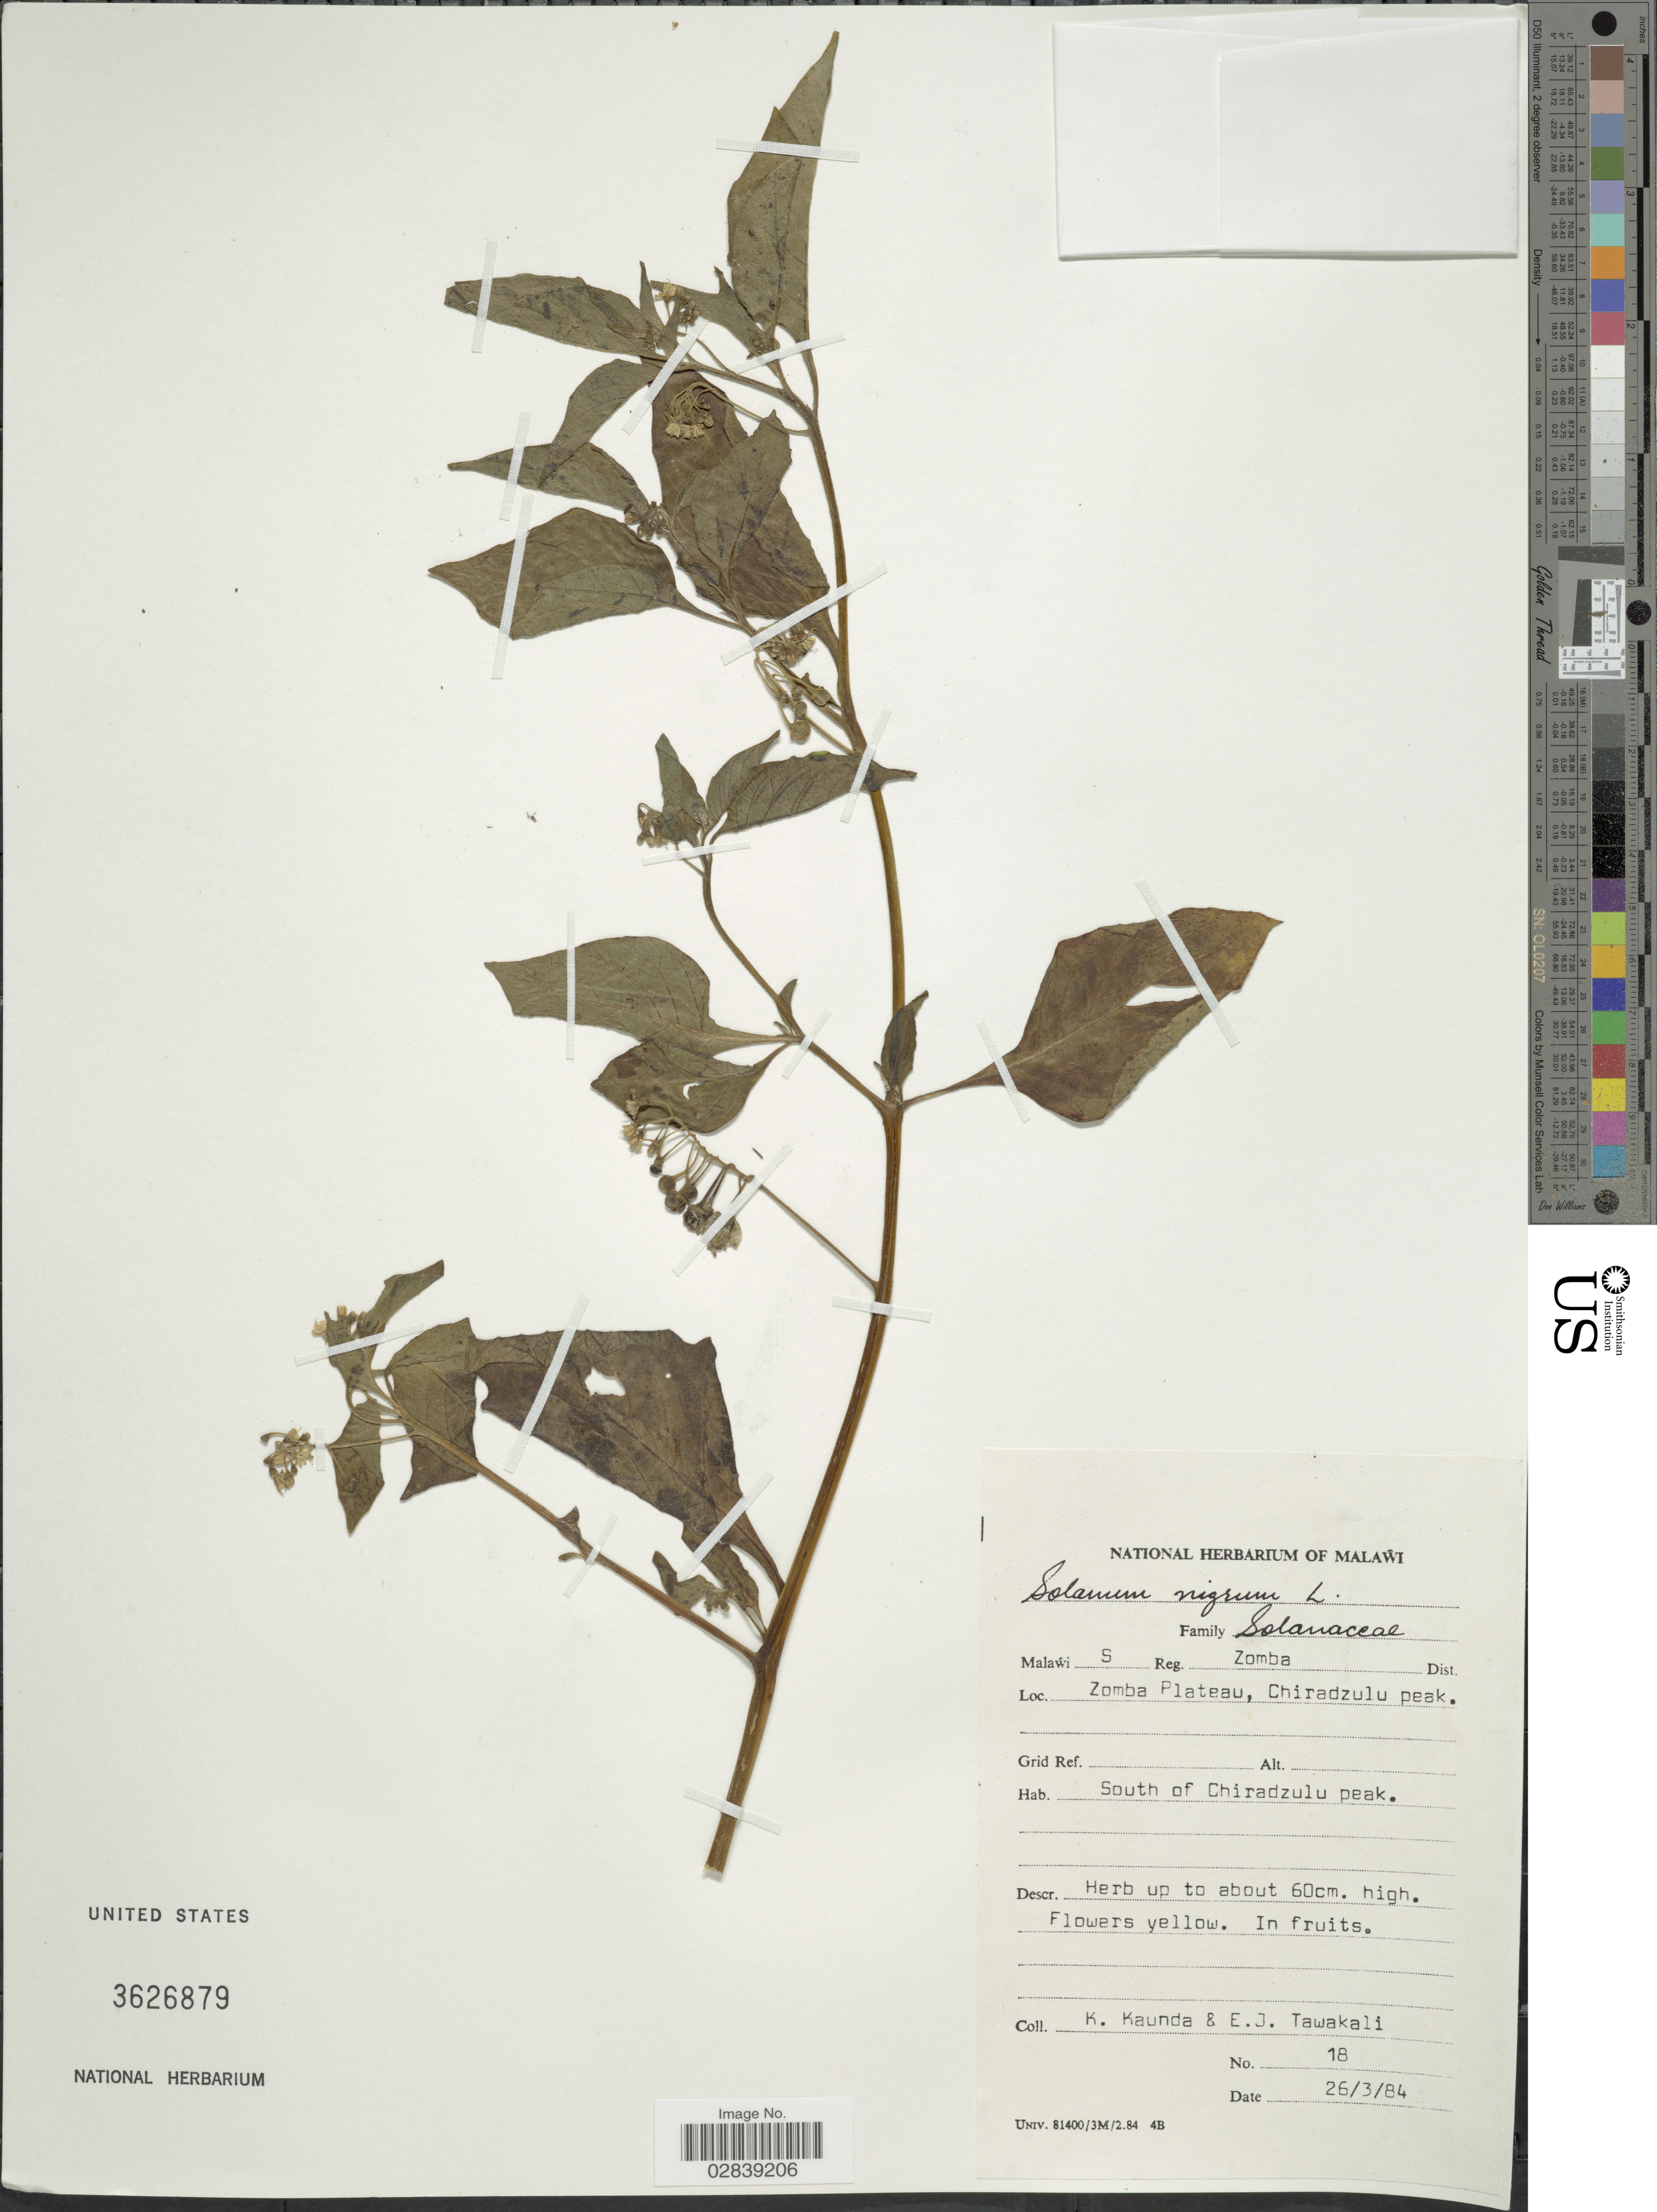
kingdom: Plantae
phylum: Tracheophyta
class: Magnoliopsida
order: Solanales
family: Solanaceae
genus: Solanum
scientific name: Solanum nigrum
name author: L.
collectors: K. Kaunda & E. Tawakali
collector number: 18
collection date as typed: Transcribed d/m/y: 26/3/84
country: Malawi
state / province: Southern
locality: S. Reg. Zomba Dist. Zomba Plateau, Chiradzulo Peak. South of Chiradzulu peak.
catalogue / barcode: US 3626879